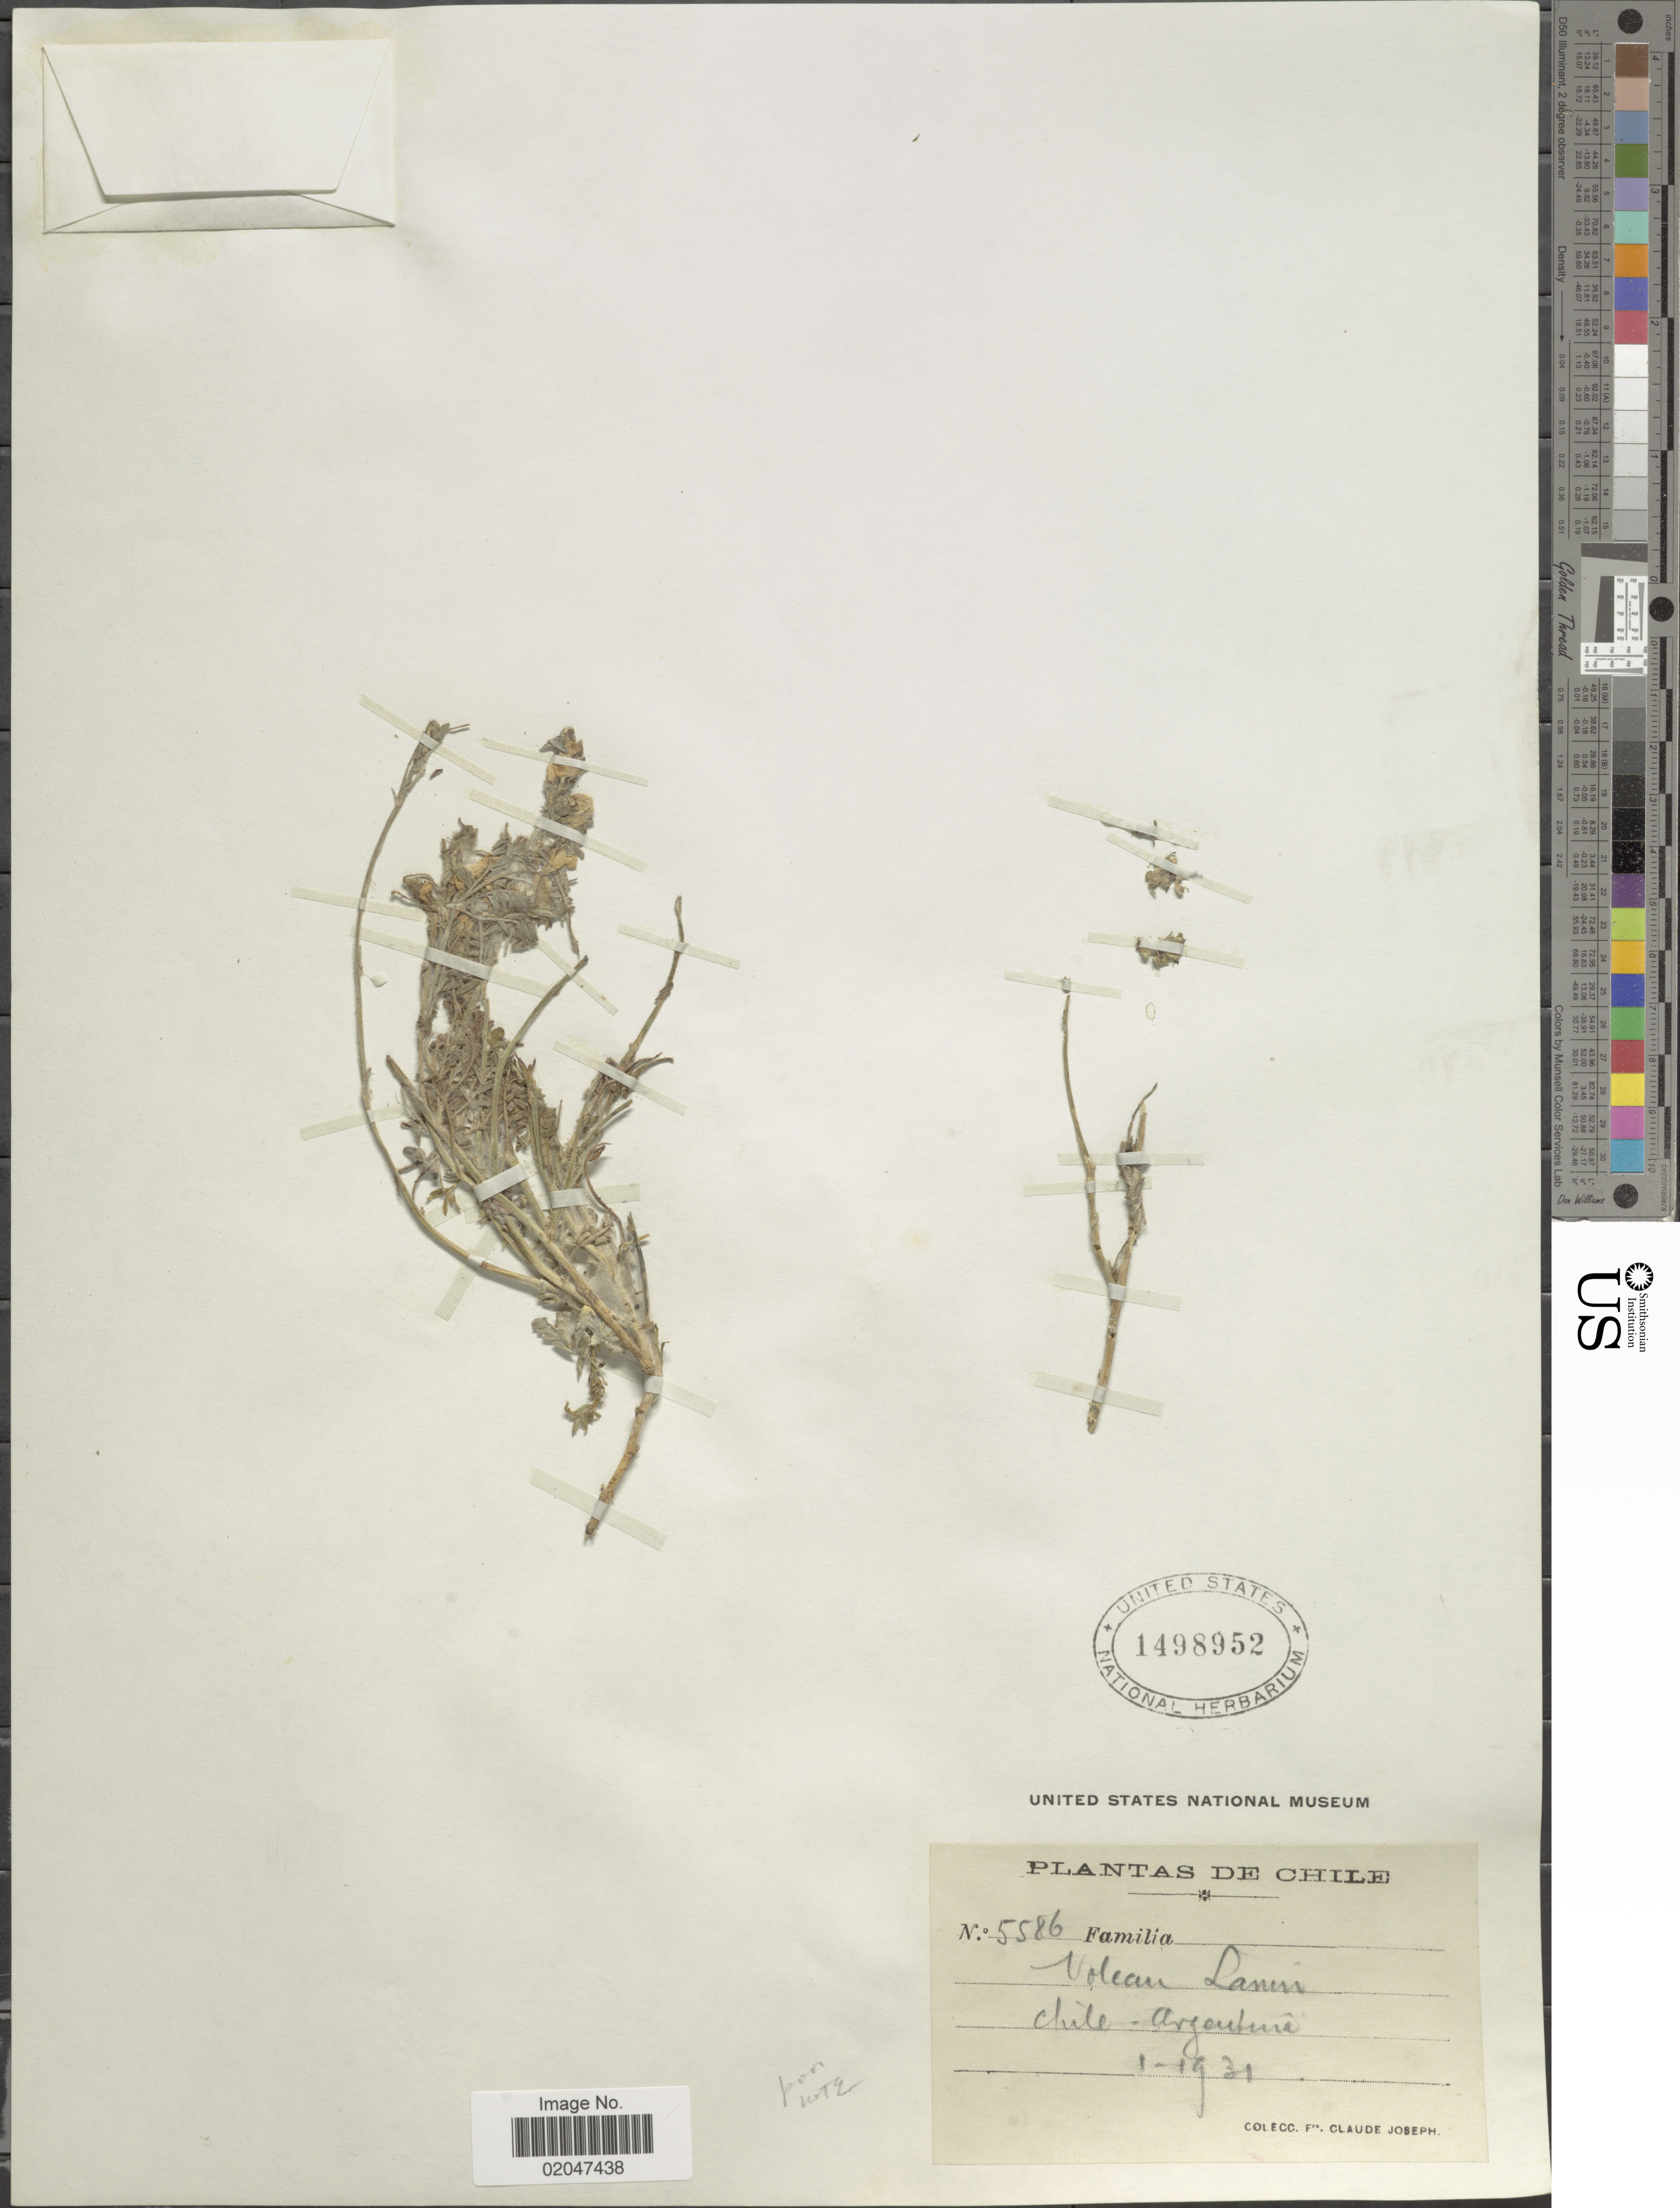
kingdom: Plantae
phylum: Tracheophyta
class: Magnoliopsida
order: Fabales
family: Fabaceae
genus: Adesmia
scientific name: Adesmia sp.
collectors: Bro. Claude-Joseph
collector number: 5586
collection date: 1931-01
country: Chile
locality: Chile- Argentina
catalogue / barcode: US 1498952